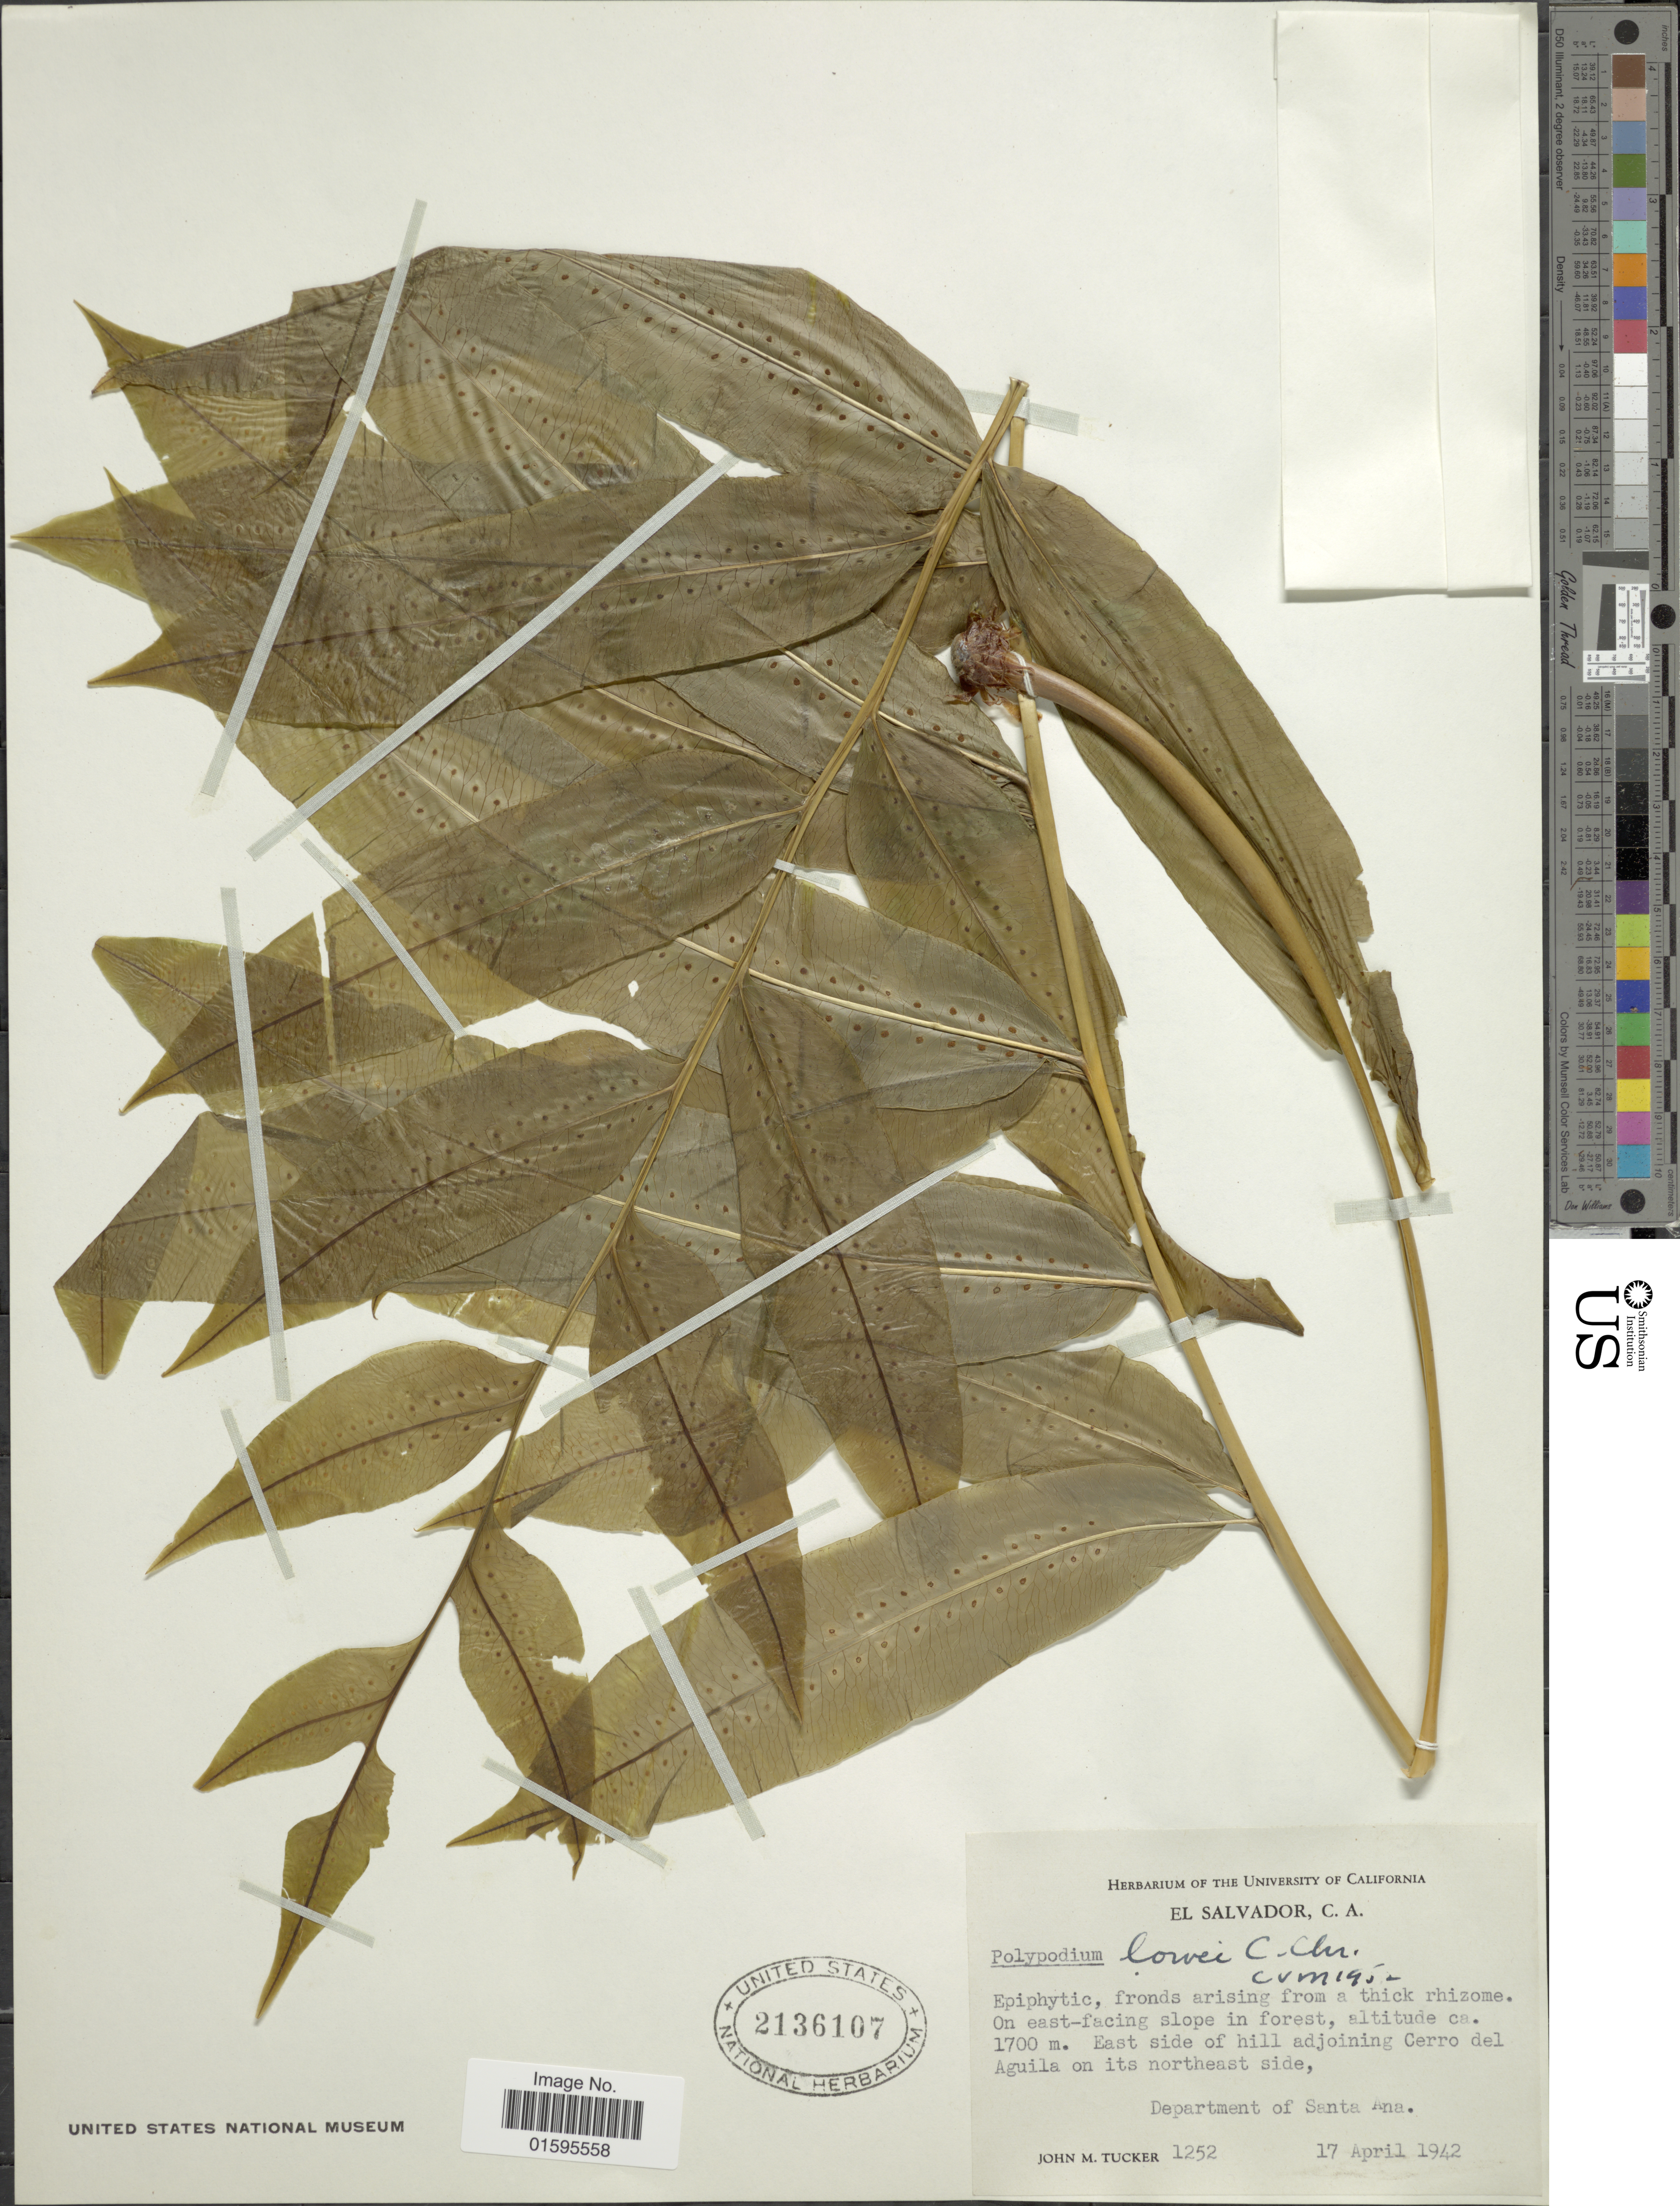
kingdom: Plantae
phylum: Tracheophyta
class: Polypodiopsida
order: Polypodiales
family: Polypodiaceae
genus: Polypodium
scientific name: Polypodium pleurosorum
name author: Kunze ex Mett.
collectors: J. M. Tucker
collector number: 1252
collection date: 1942-04-17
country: El Salvador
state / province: Santa Ana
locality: El Salvador, C. A., eastside of hill adjoining Cerro del Aguila on its northeast side, Department of Santa Ana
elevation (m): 1700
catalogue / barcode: US 2136107